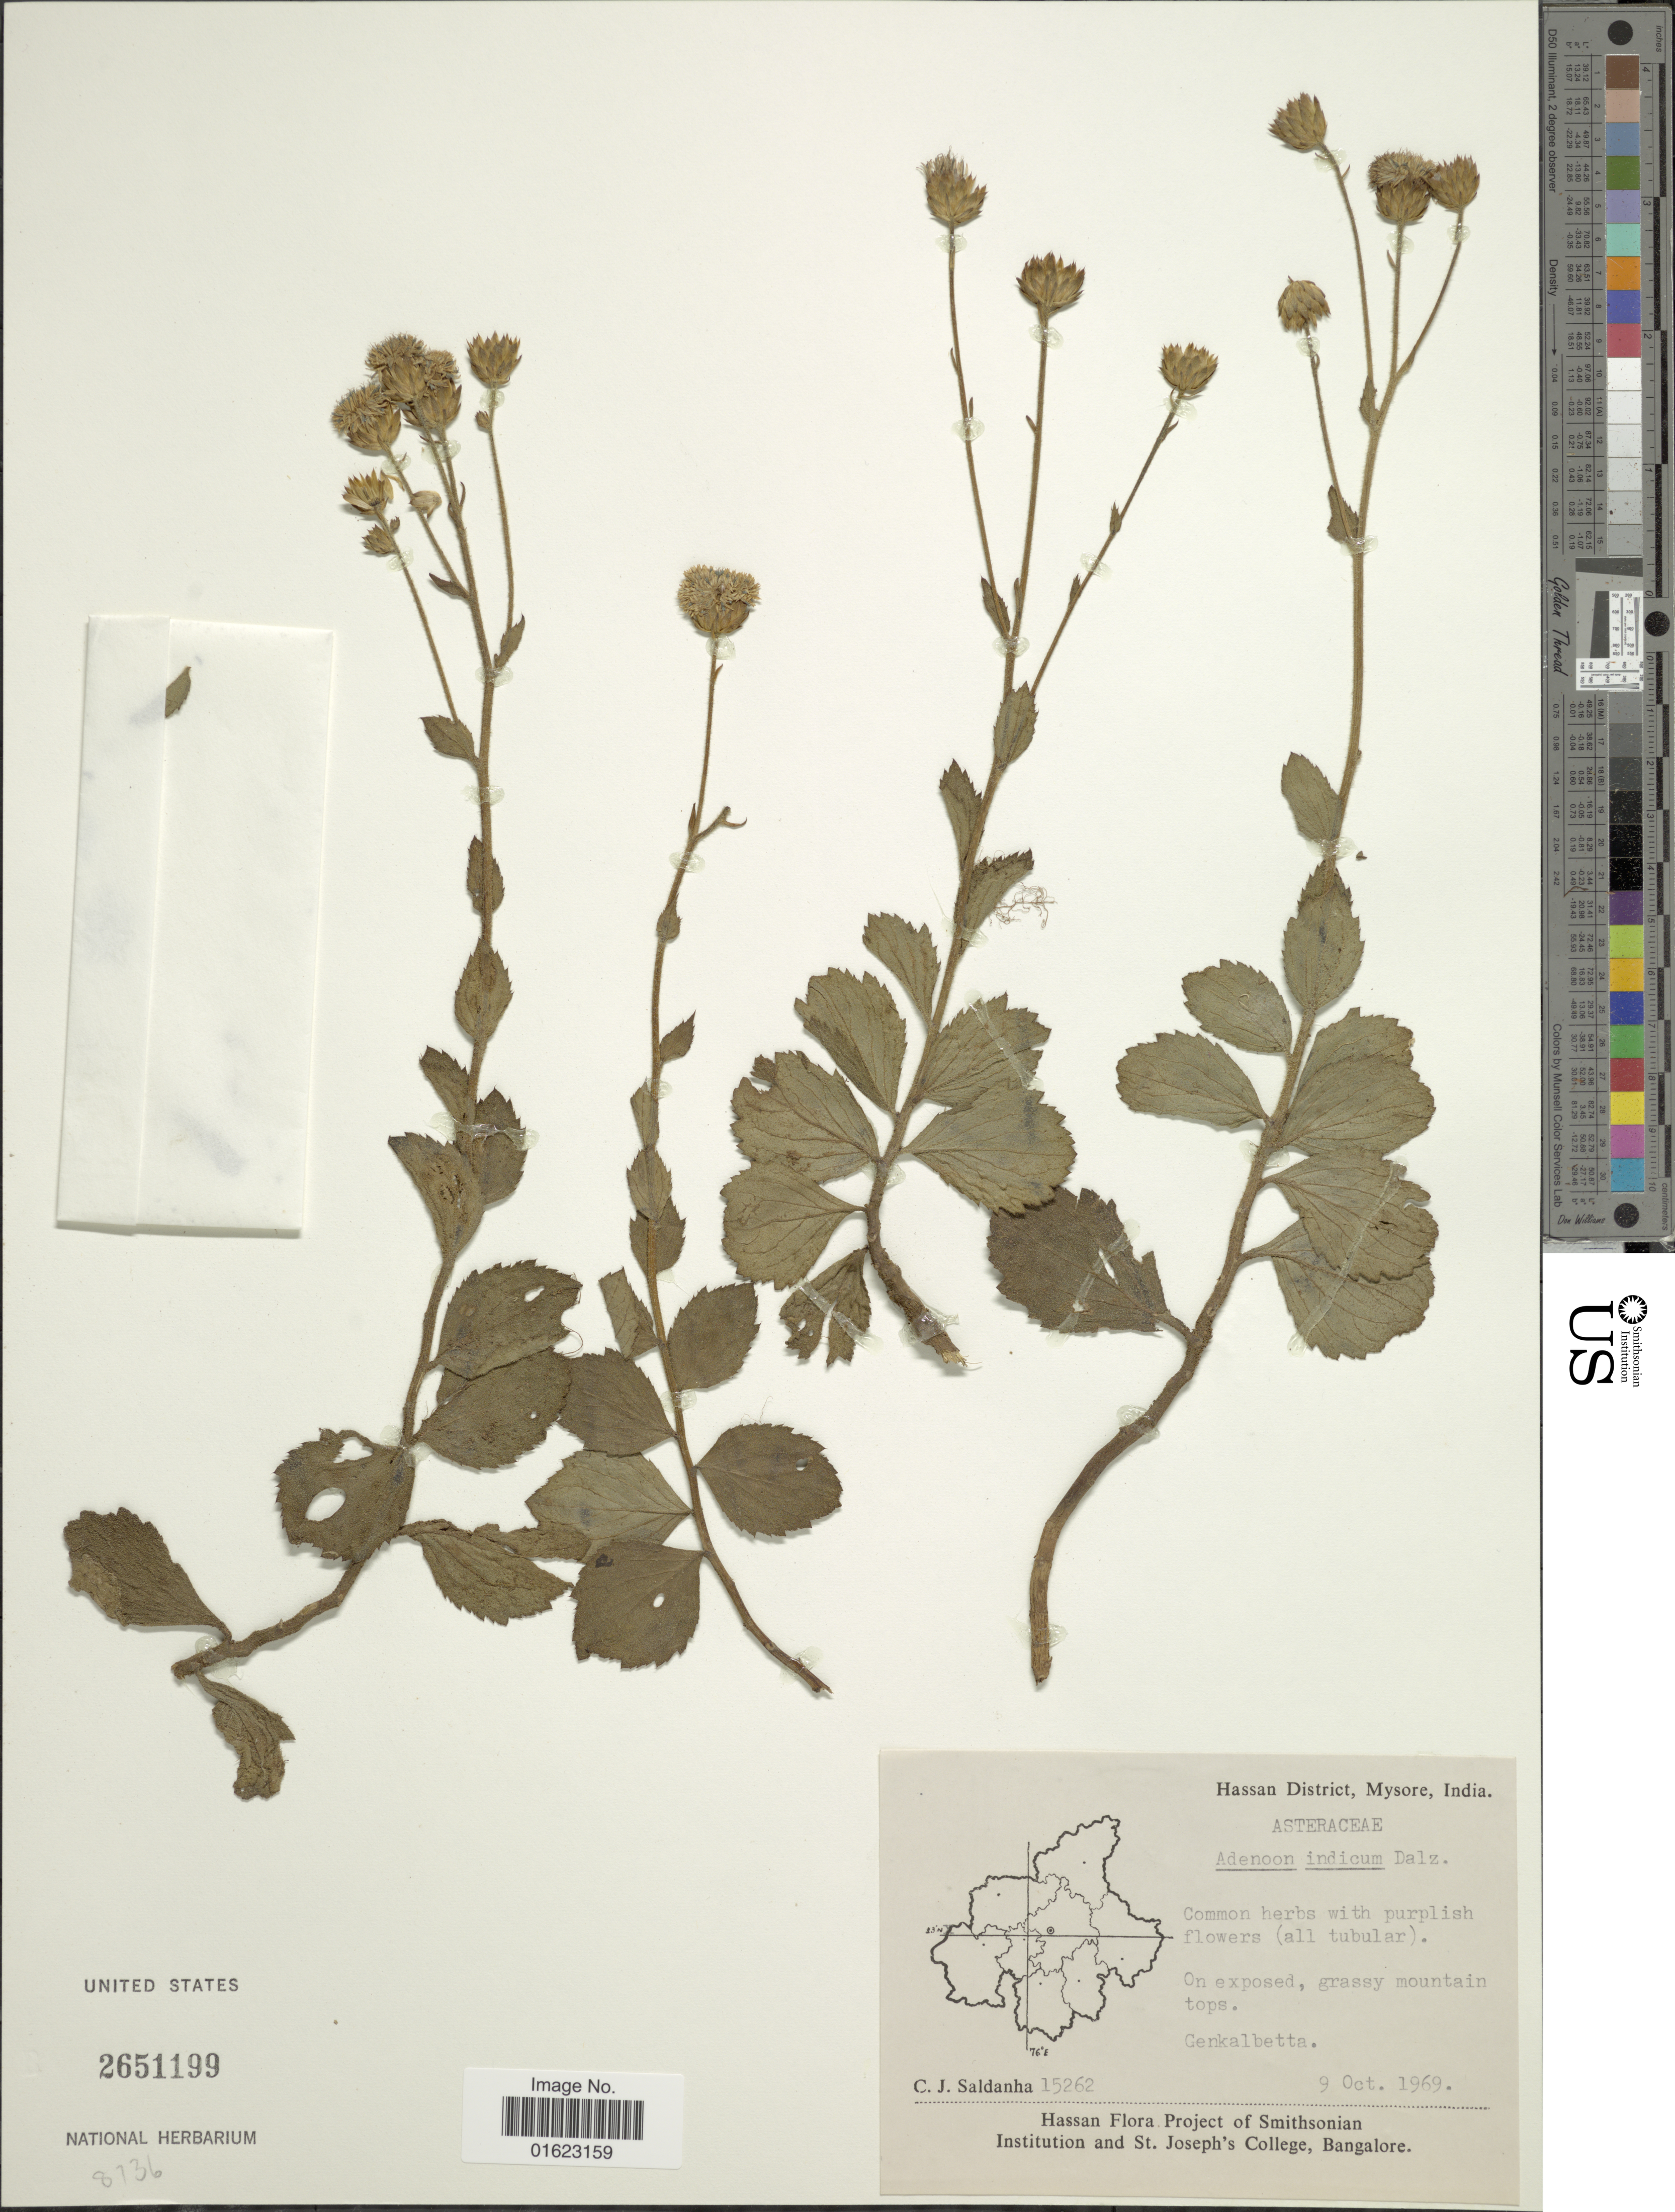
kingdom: Plantae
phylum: Tracheophyta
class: Magnoliopsida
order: Asterales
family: Asteraceae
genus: Adenoon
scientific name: Adenoon indicum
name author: Dalzell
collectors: C. J. Saldanha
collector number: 15262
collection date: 1969-10-09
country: India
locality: Hassan District, Mysore, India. Genkalbetta.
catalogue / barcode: US 2651199